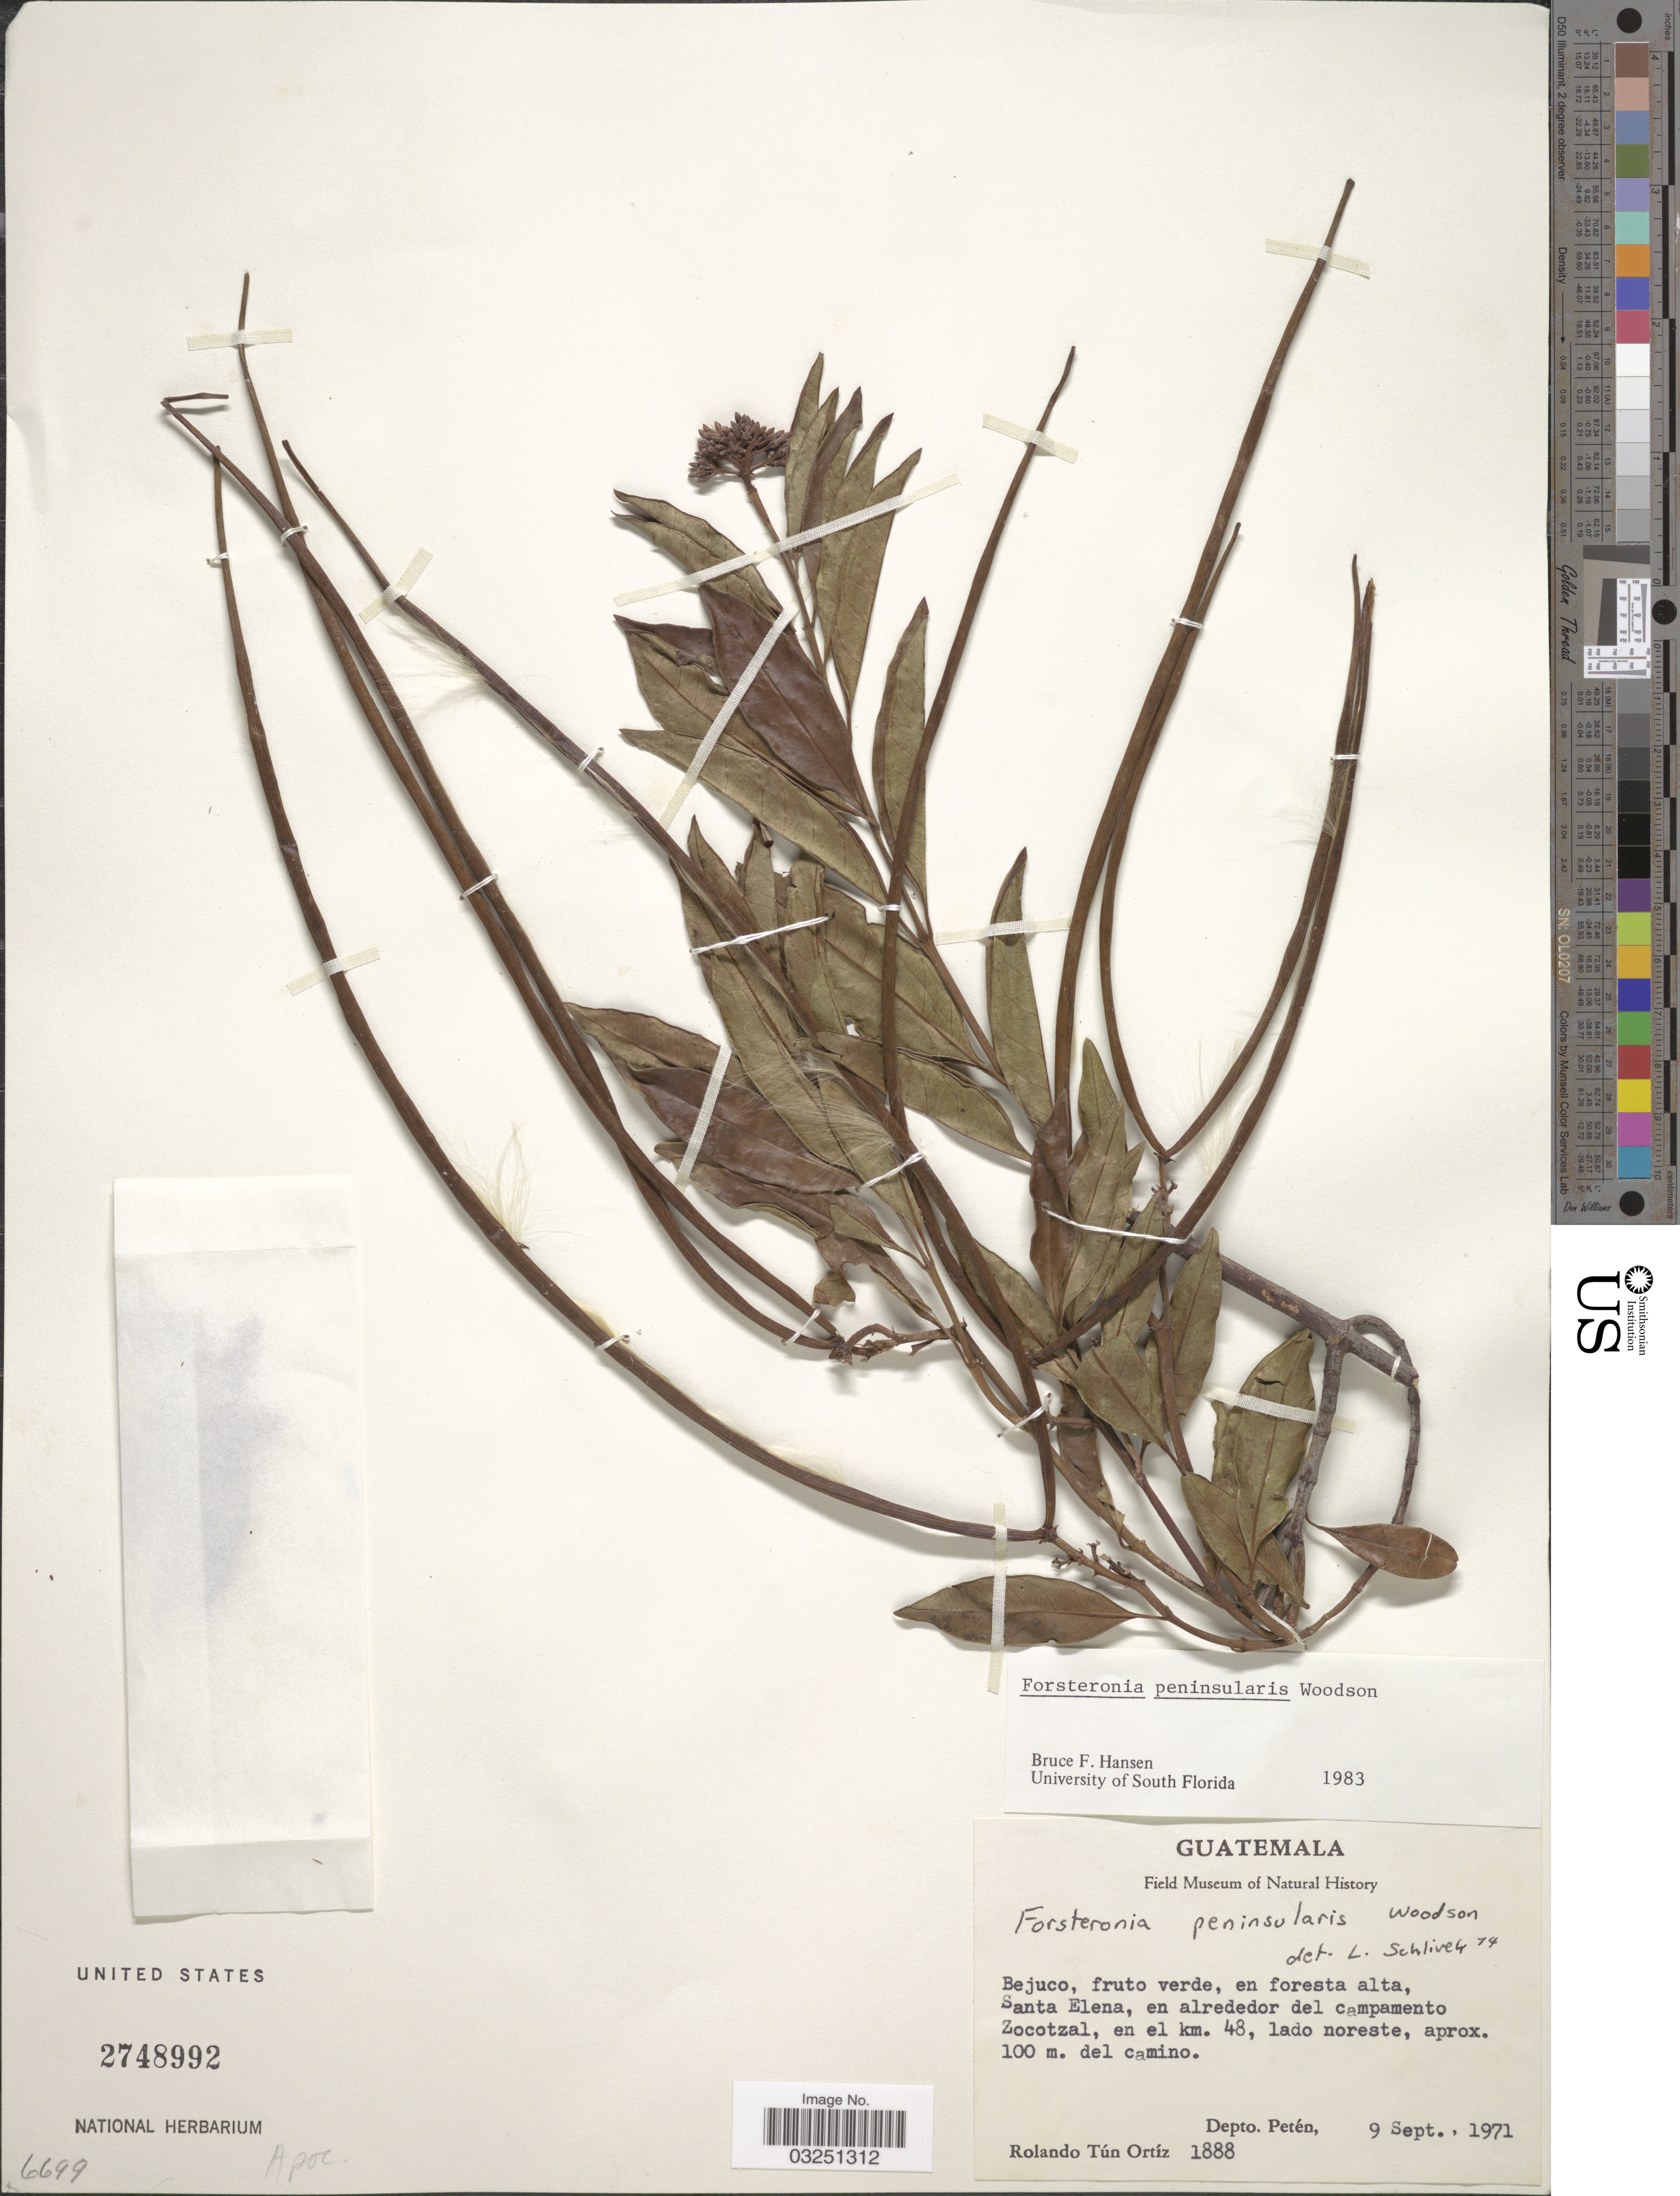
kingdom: Plantae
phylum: Tracheophyta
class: Magnoliopsida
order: Gentianales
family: Apocynaceae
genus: Forsteronia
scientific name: Forsteronia peninsularis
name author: Woodson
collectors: R. T. Ortíz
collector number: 1888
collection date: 1971-09-09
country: Guatemala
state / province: El Petén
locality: Bejuco, fruto verde, en foresta alta, Santa Elena, en alrededor del campamento Zocotzal, en el km. 48, lado noroeste. Depto. Péten.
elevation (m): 100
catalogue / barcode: US 2748992